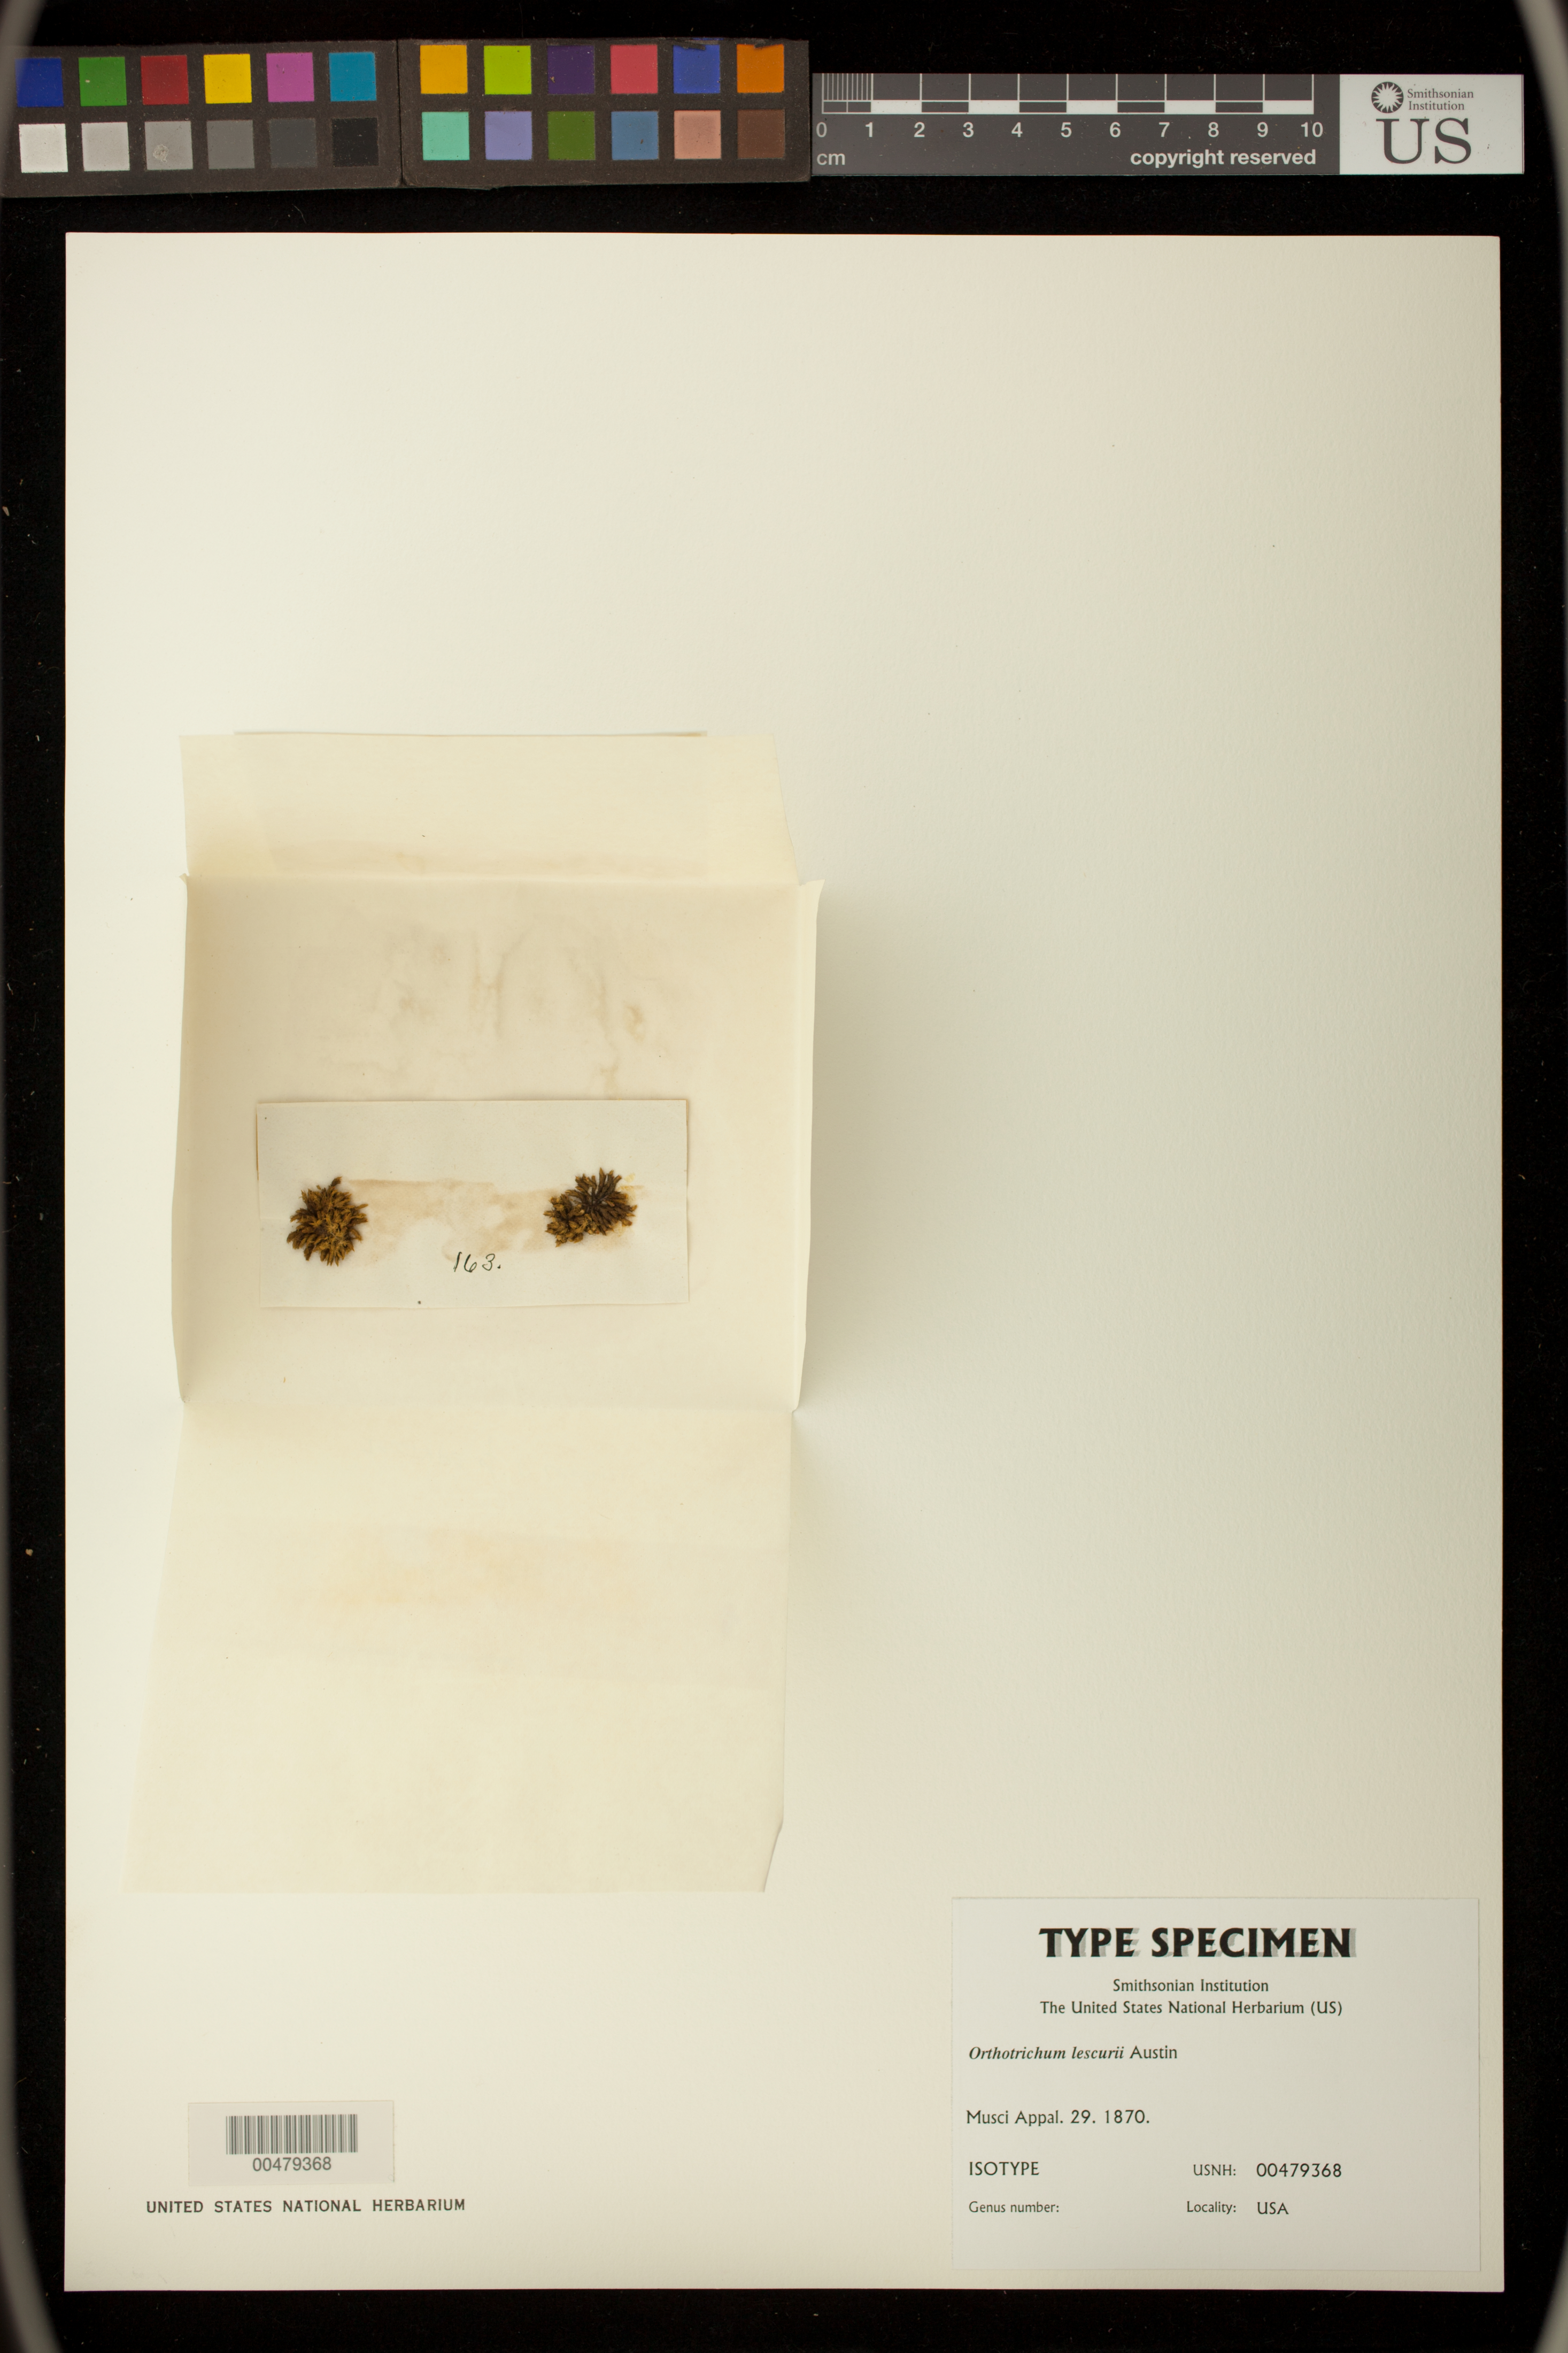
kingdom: Plantae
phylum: Bryophyta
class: Bryopsida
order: Orthotrichales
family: Orthotrichaceae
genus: Orthotrichum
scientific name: Orthotrichum lescurii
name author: Austin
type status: Isotype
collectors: J. Macoun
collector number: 163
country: United States